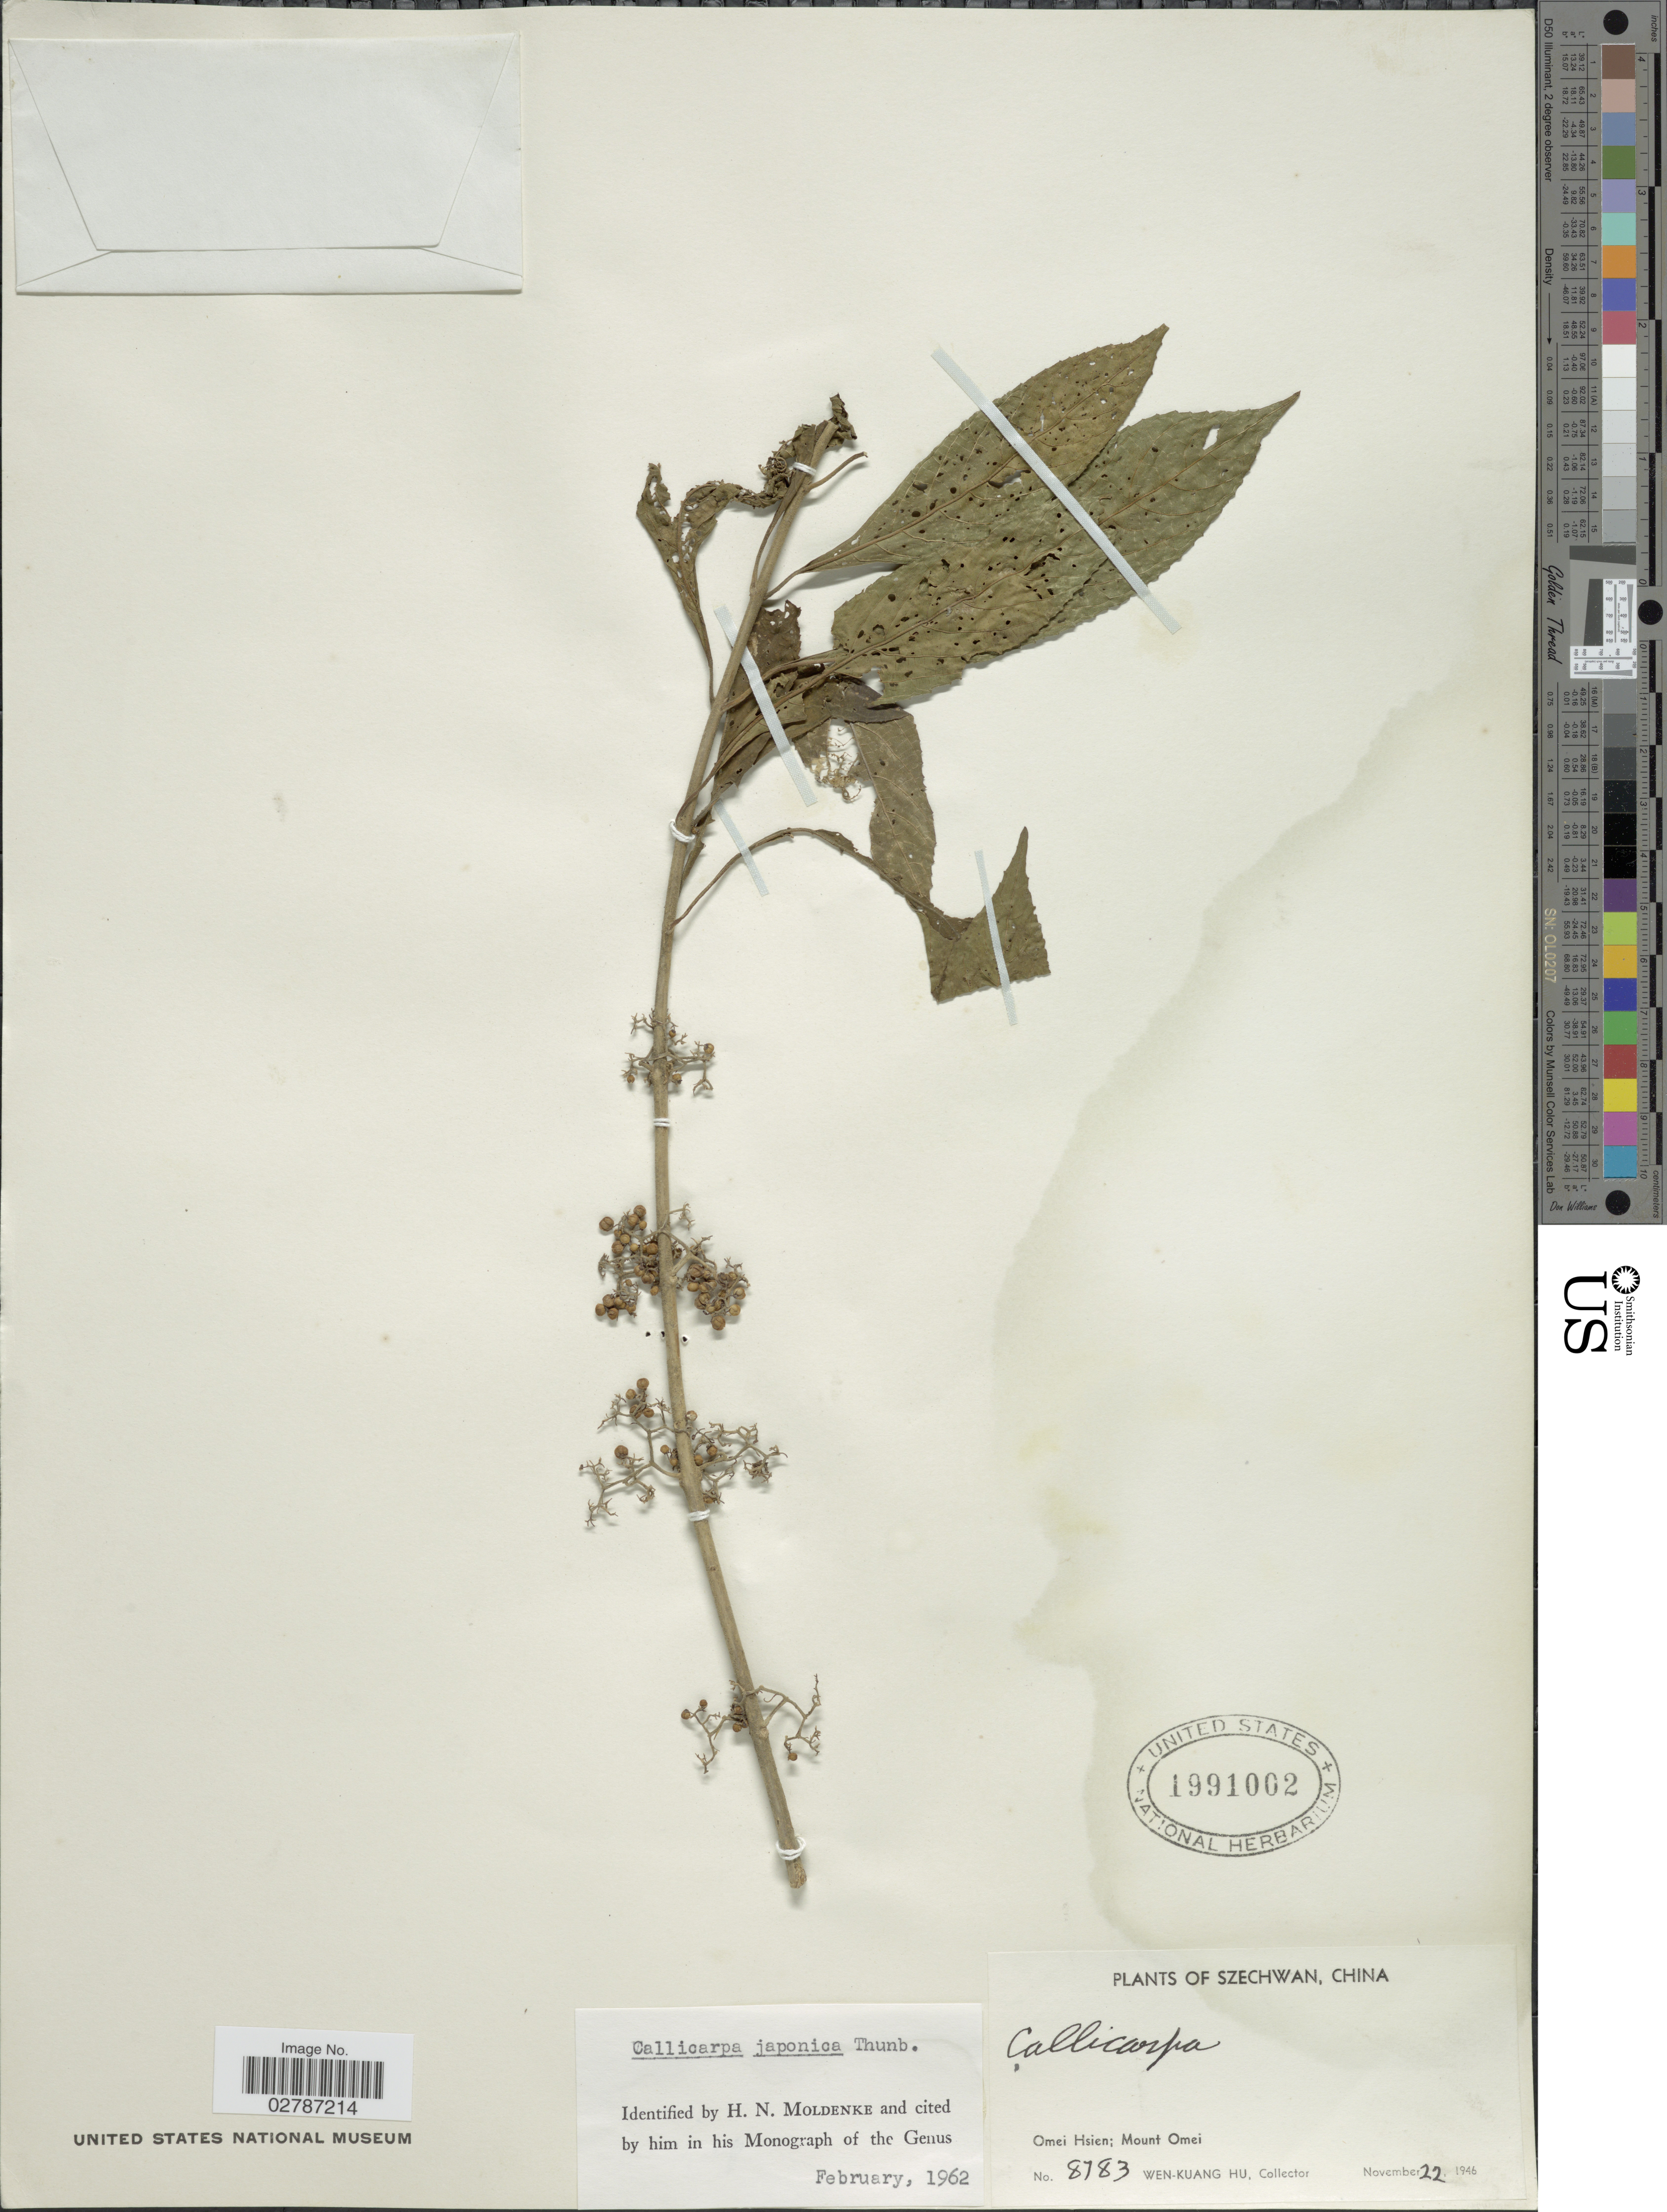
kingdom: Plantae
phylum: Tracheophyta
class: Magnoliopsida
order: Lamiales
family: Lamiaceae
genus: Callicarpa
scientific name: Callicarpa japonica var. japonica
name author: Thunb.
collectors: W. K. Hu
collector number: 8783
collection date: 1946-11-22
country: China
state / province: Sichuan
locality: Szechwan. Omei Hsien: Mount Omei.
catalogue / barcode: US 1991002